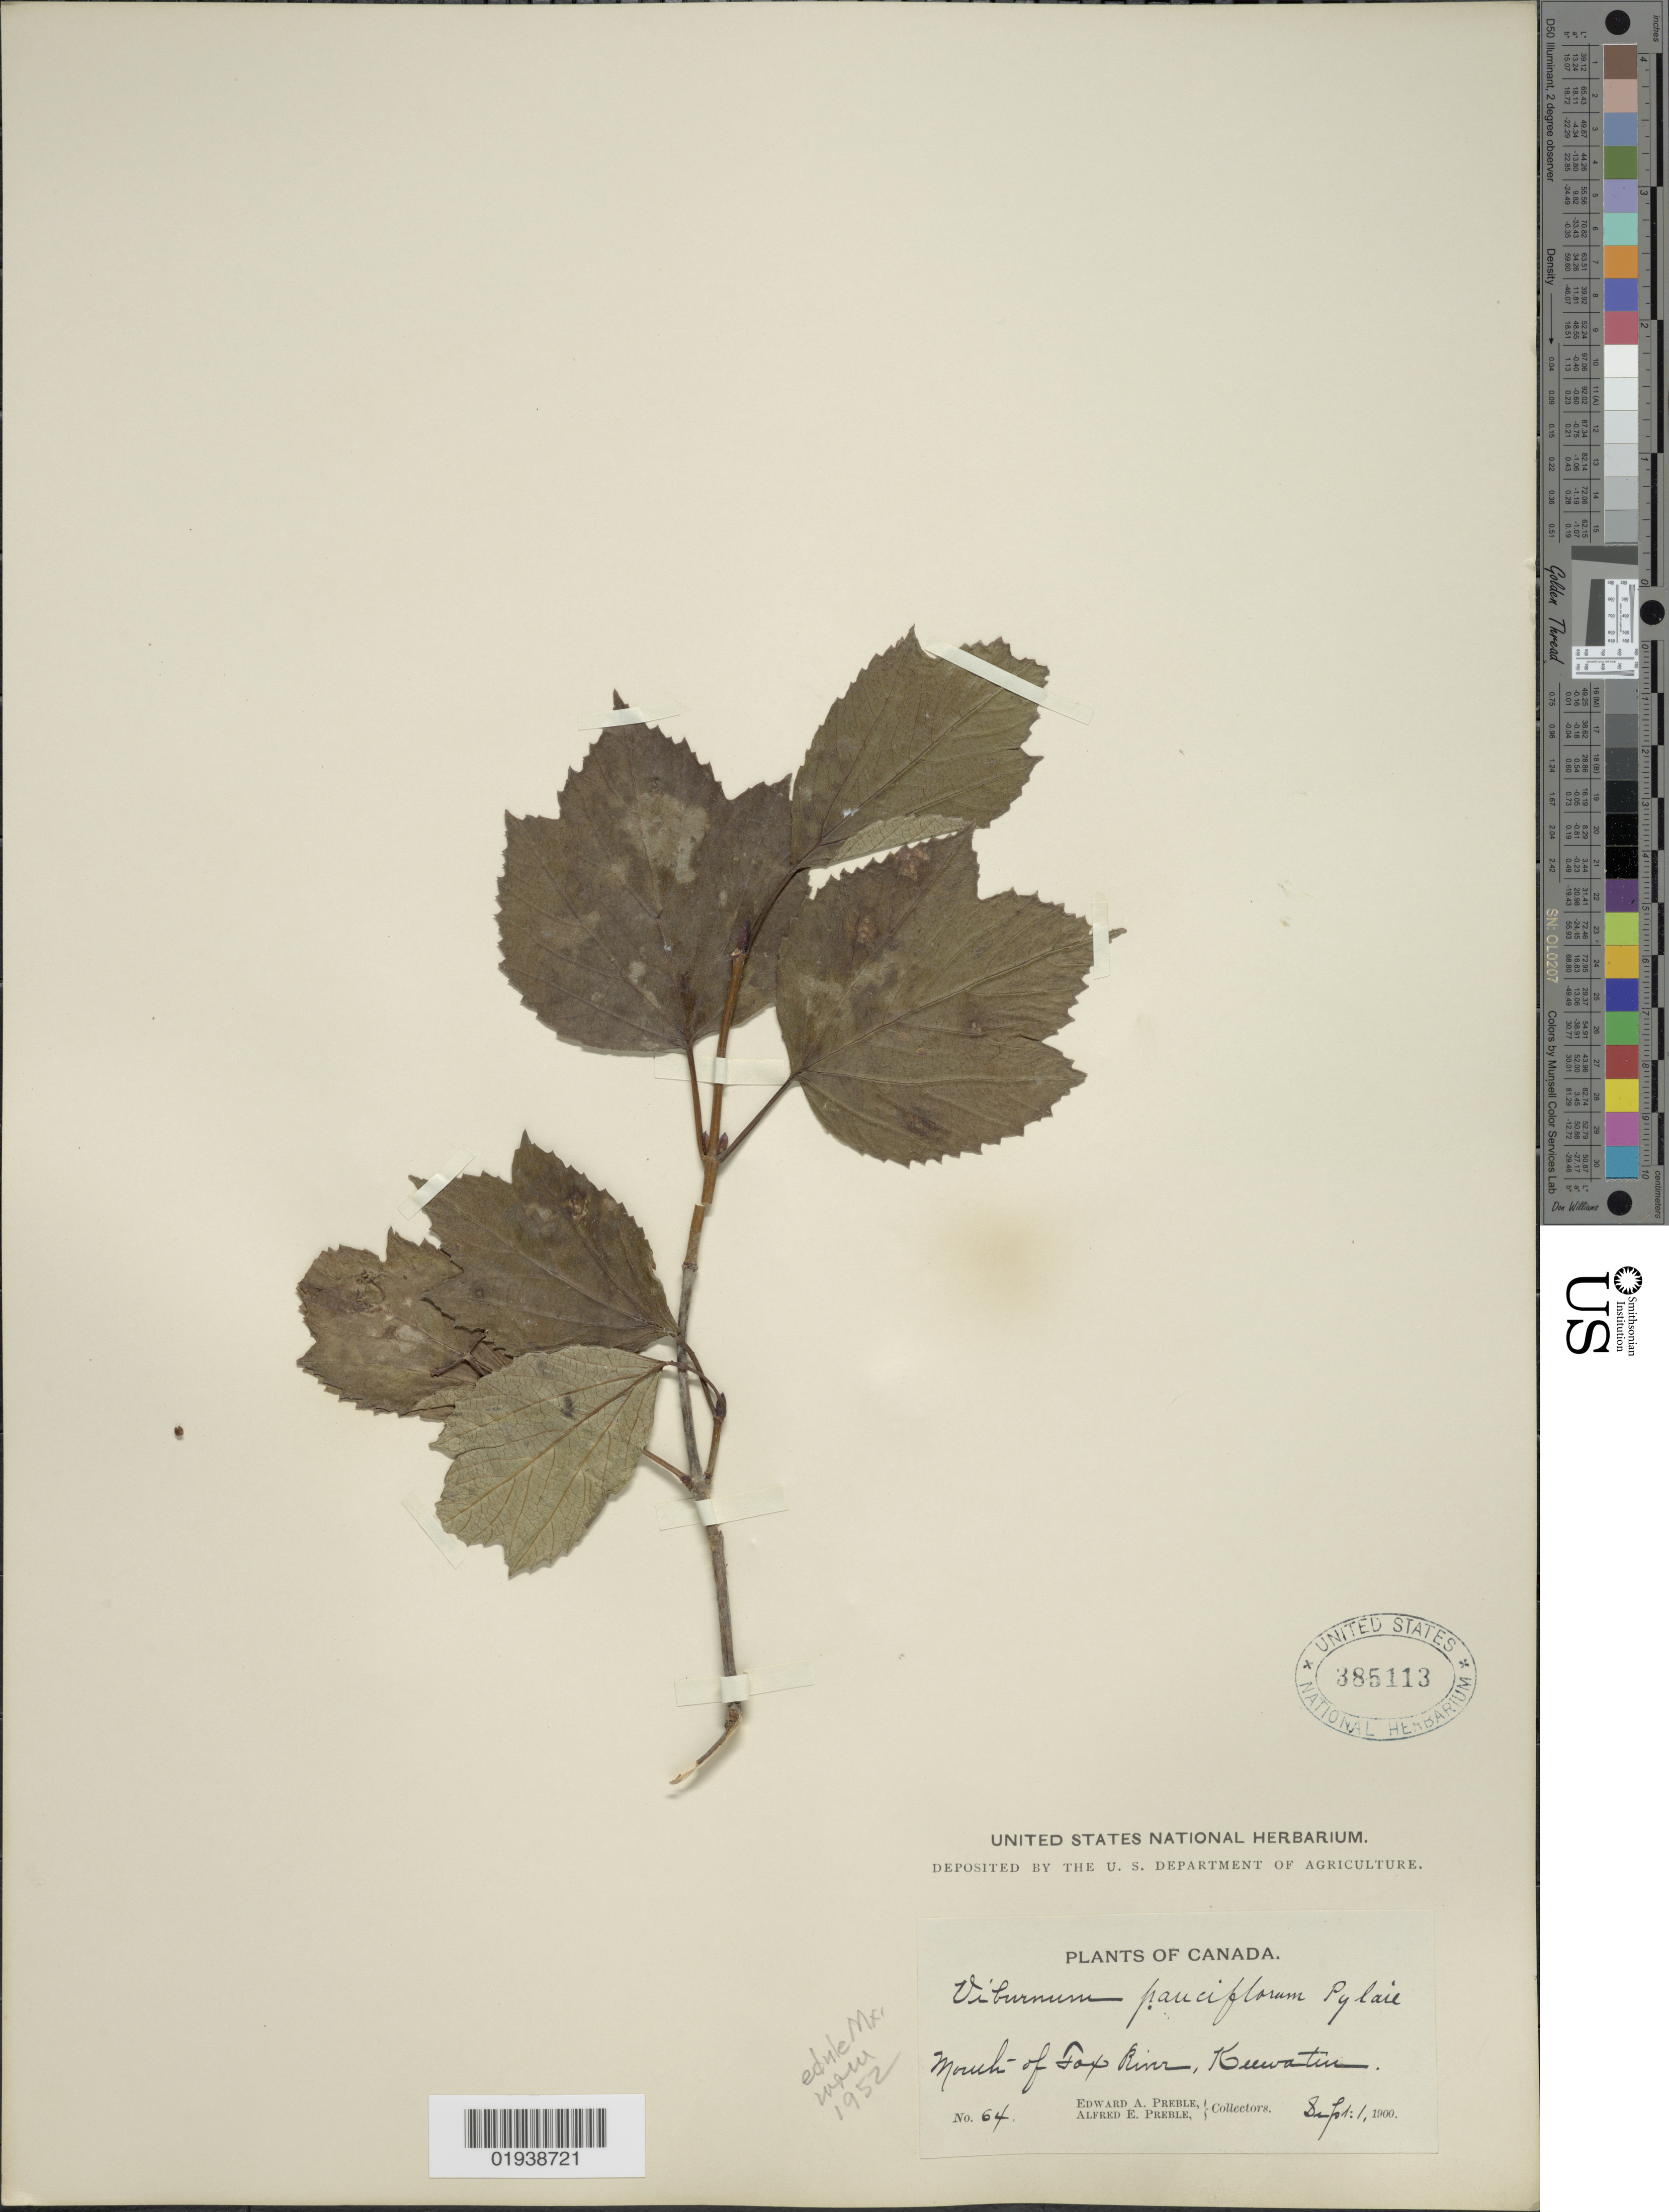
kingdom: Plantae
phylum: Tracheophyta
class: Magnoliopsida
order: Dipsacales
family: Viburnaceae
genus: Viburnum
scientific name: Viburnum edule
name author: (Michx.) Raf.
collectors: E. Preble & A. Preble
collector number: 64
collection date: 1900-09-01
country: Canada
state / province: Northwest Territories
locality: Mouth of Fax River, Keewater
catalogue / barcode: US 385113